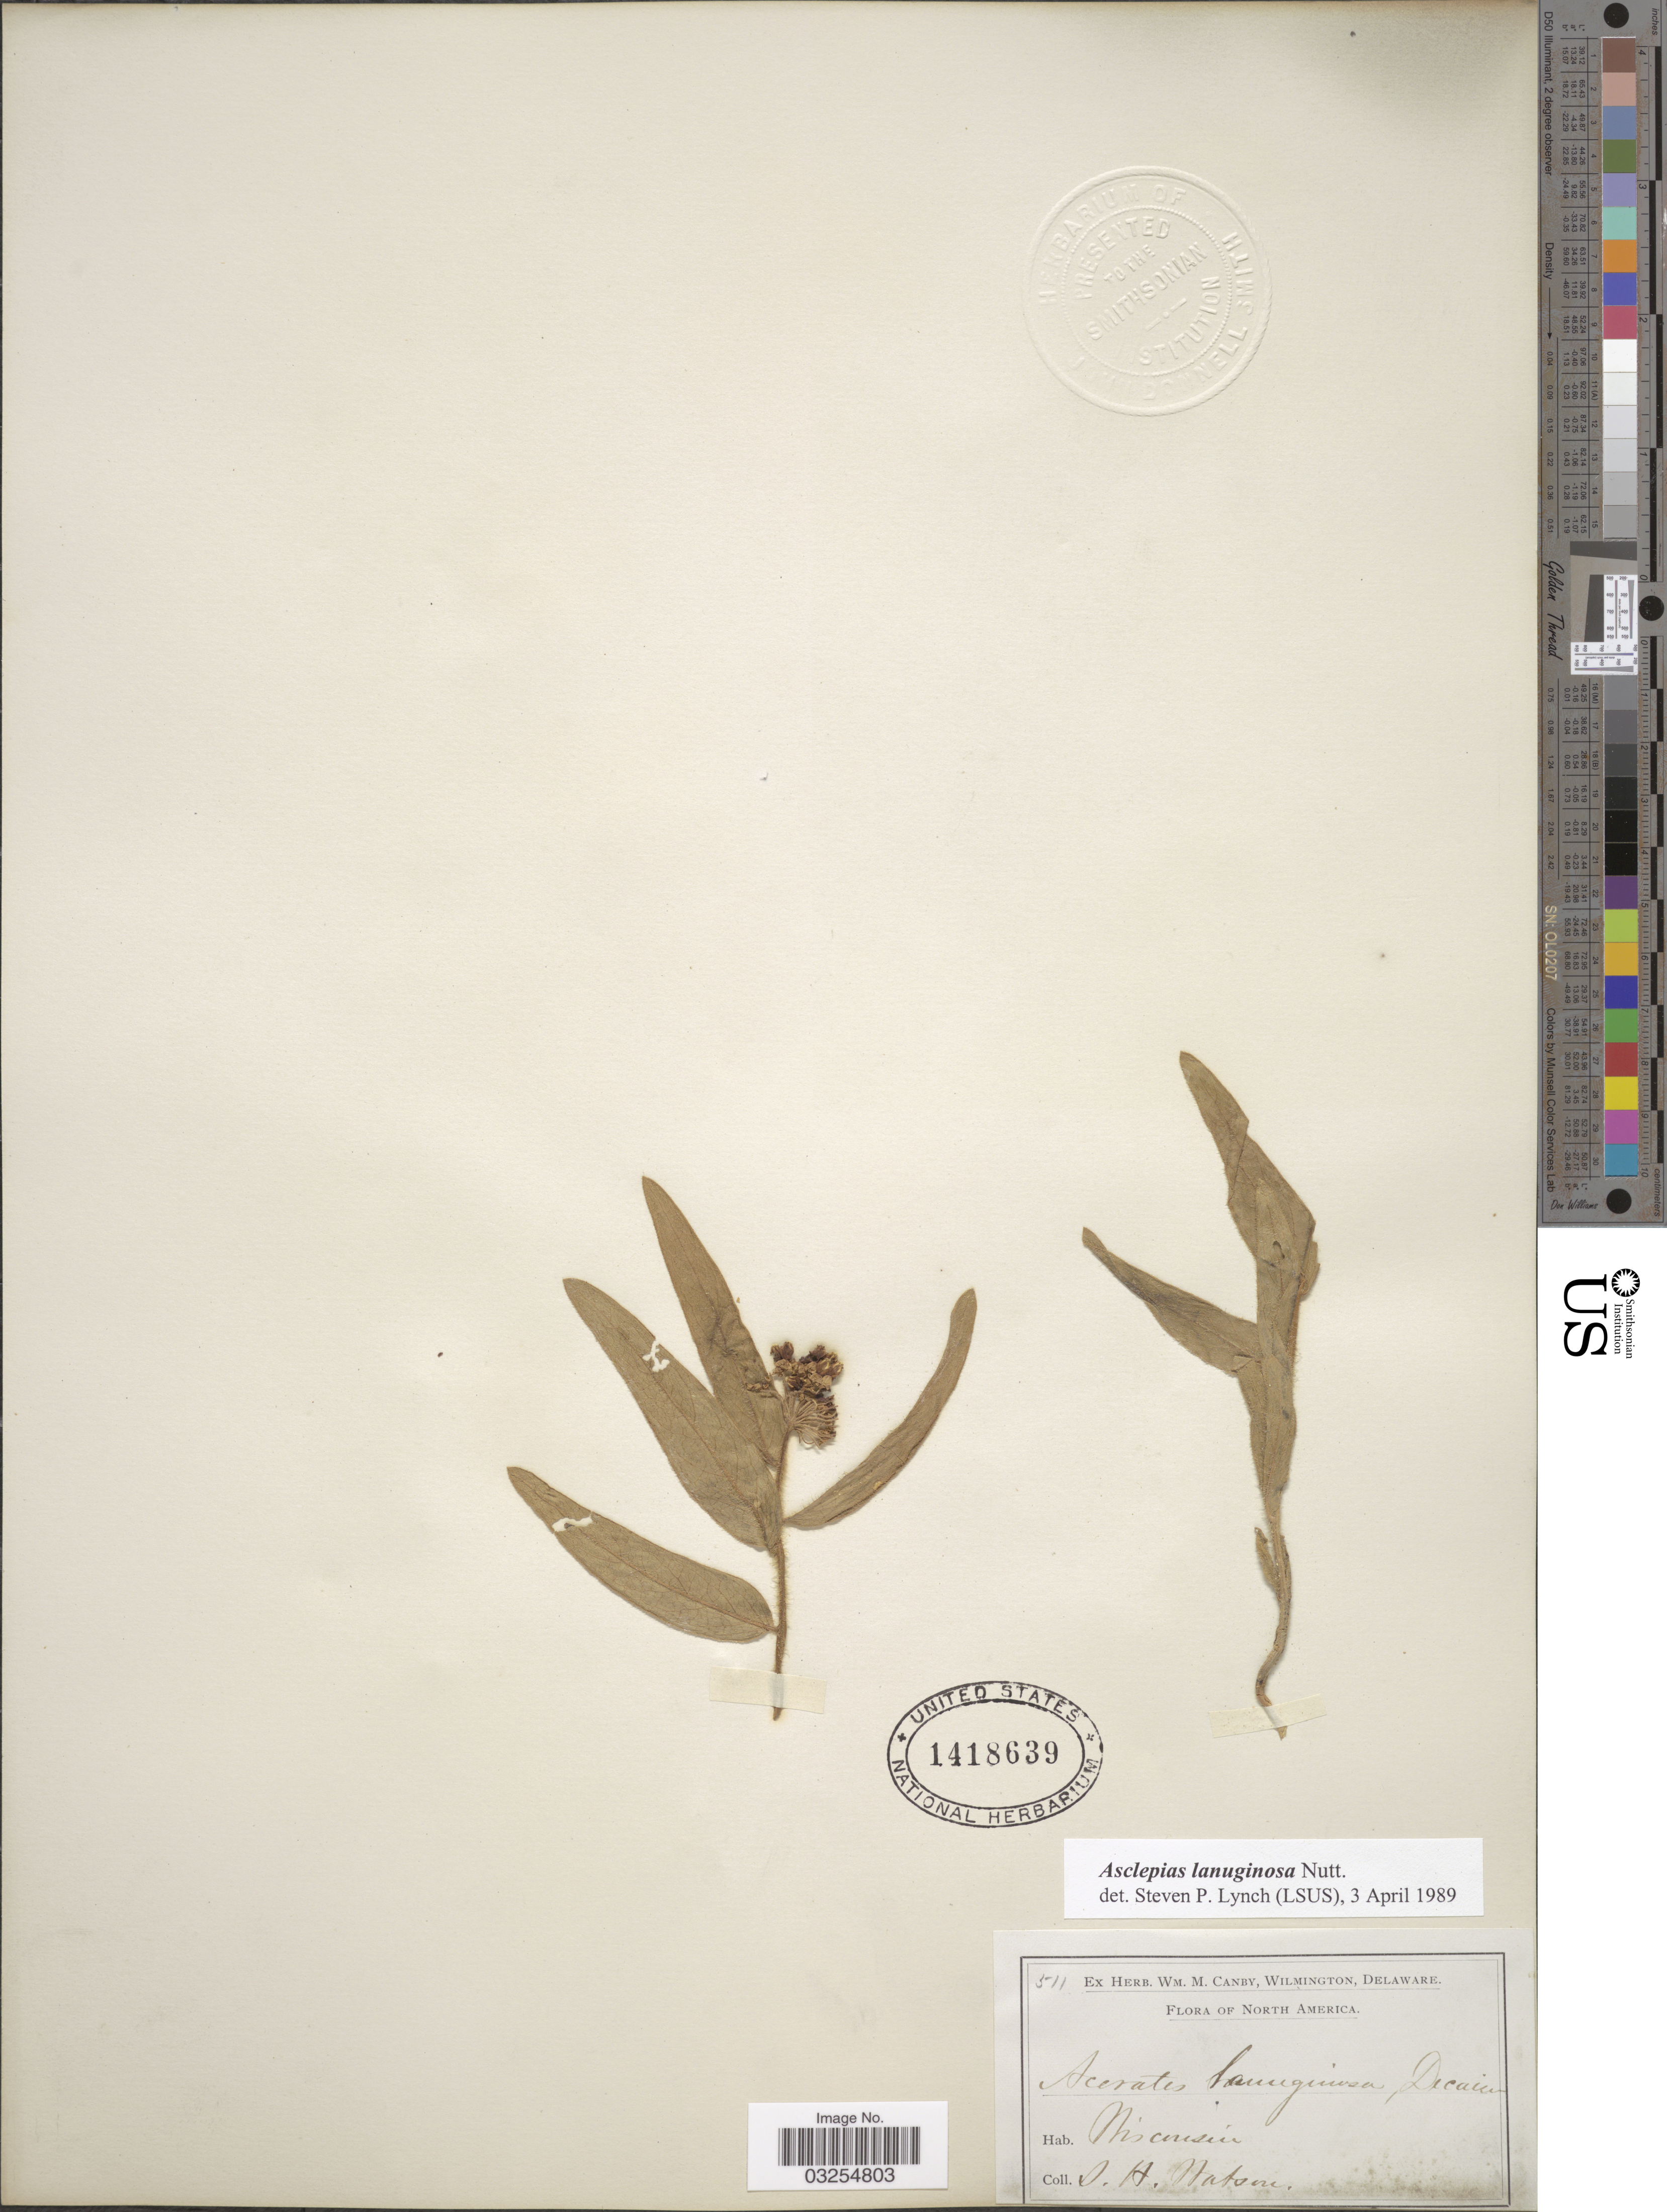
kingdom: Plantae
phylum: Tracheophyta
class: Magnoliopsida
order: Gentianales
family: Apocynaceae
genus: Asclepias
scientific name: Asclepias lanuginosa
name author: Nutt.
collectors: S. Watson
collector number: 511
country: United States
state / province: Wisconsin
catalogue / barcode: US 1418639